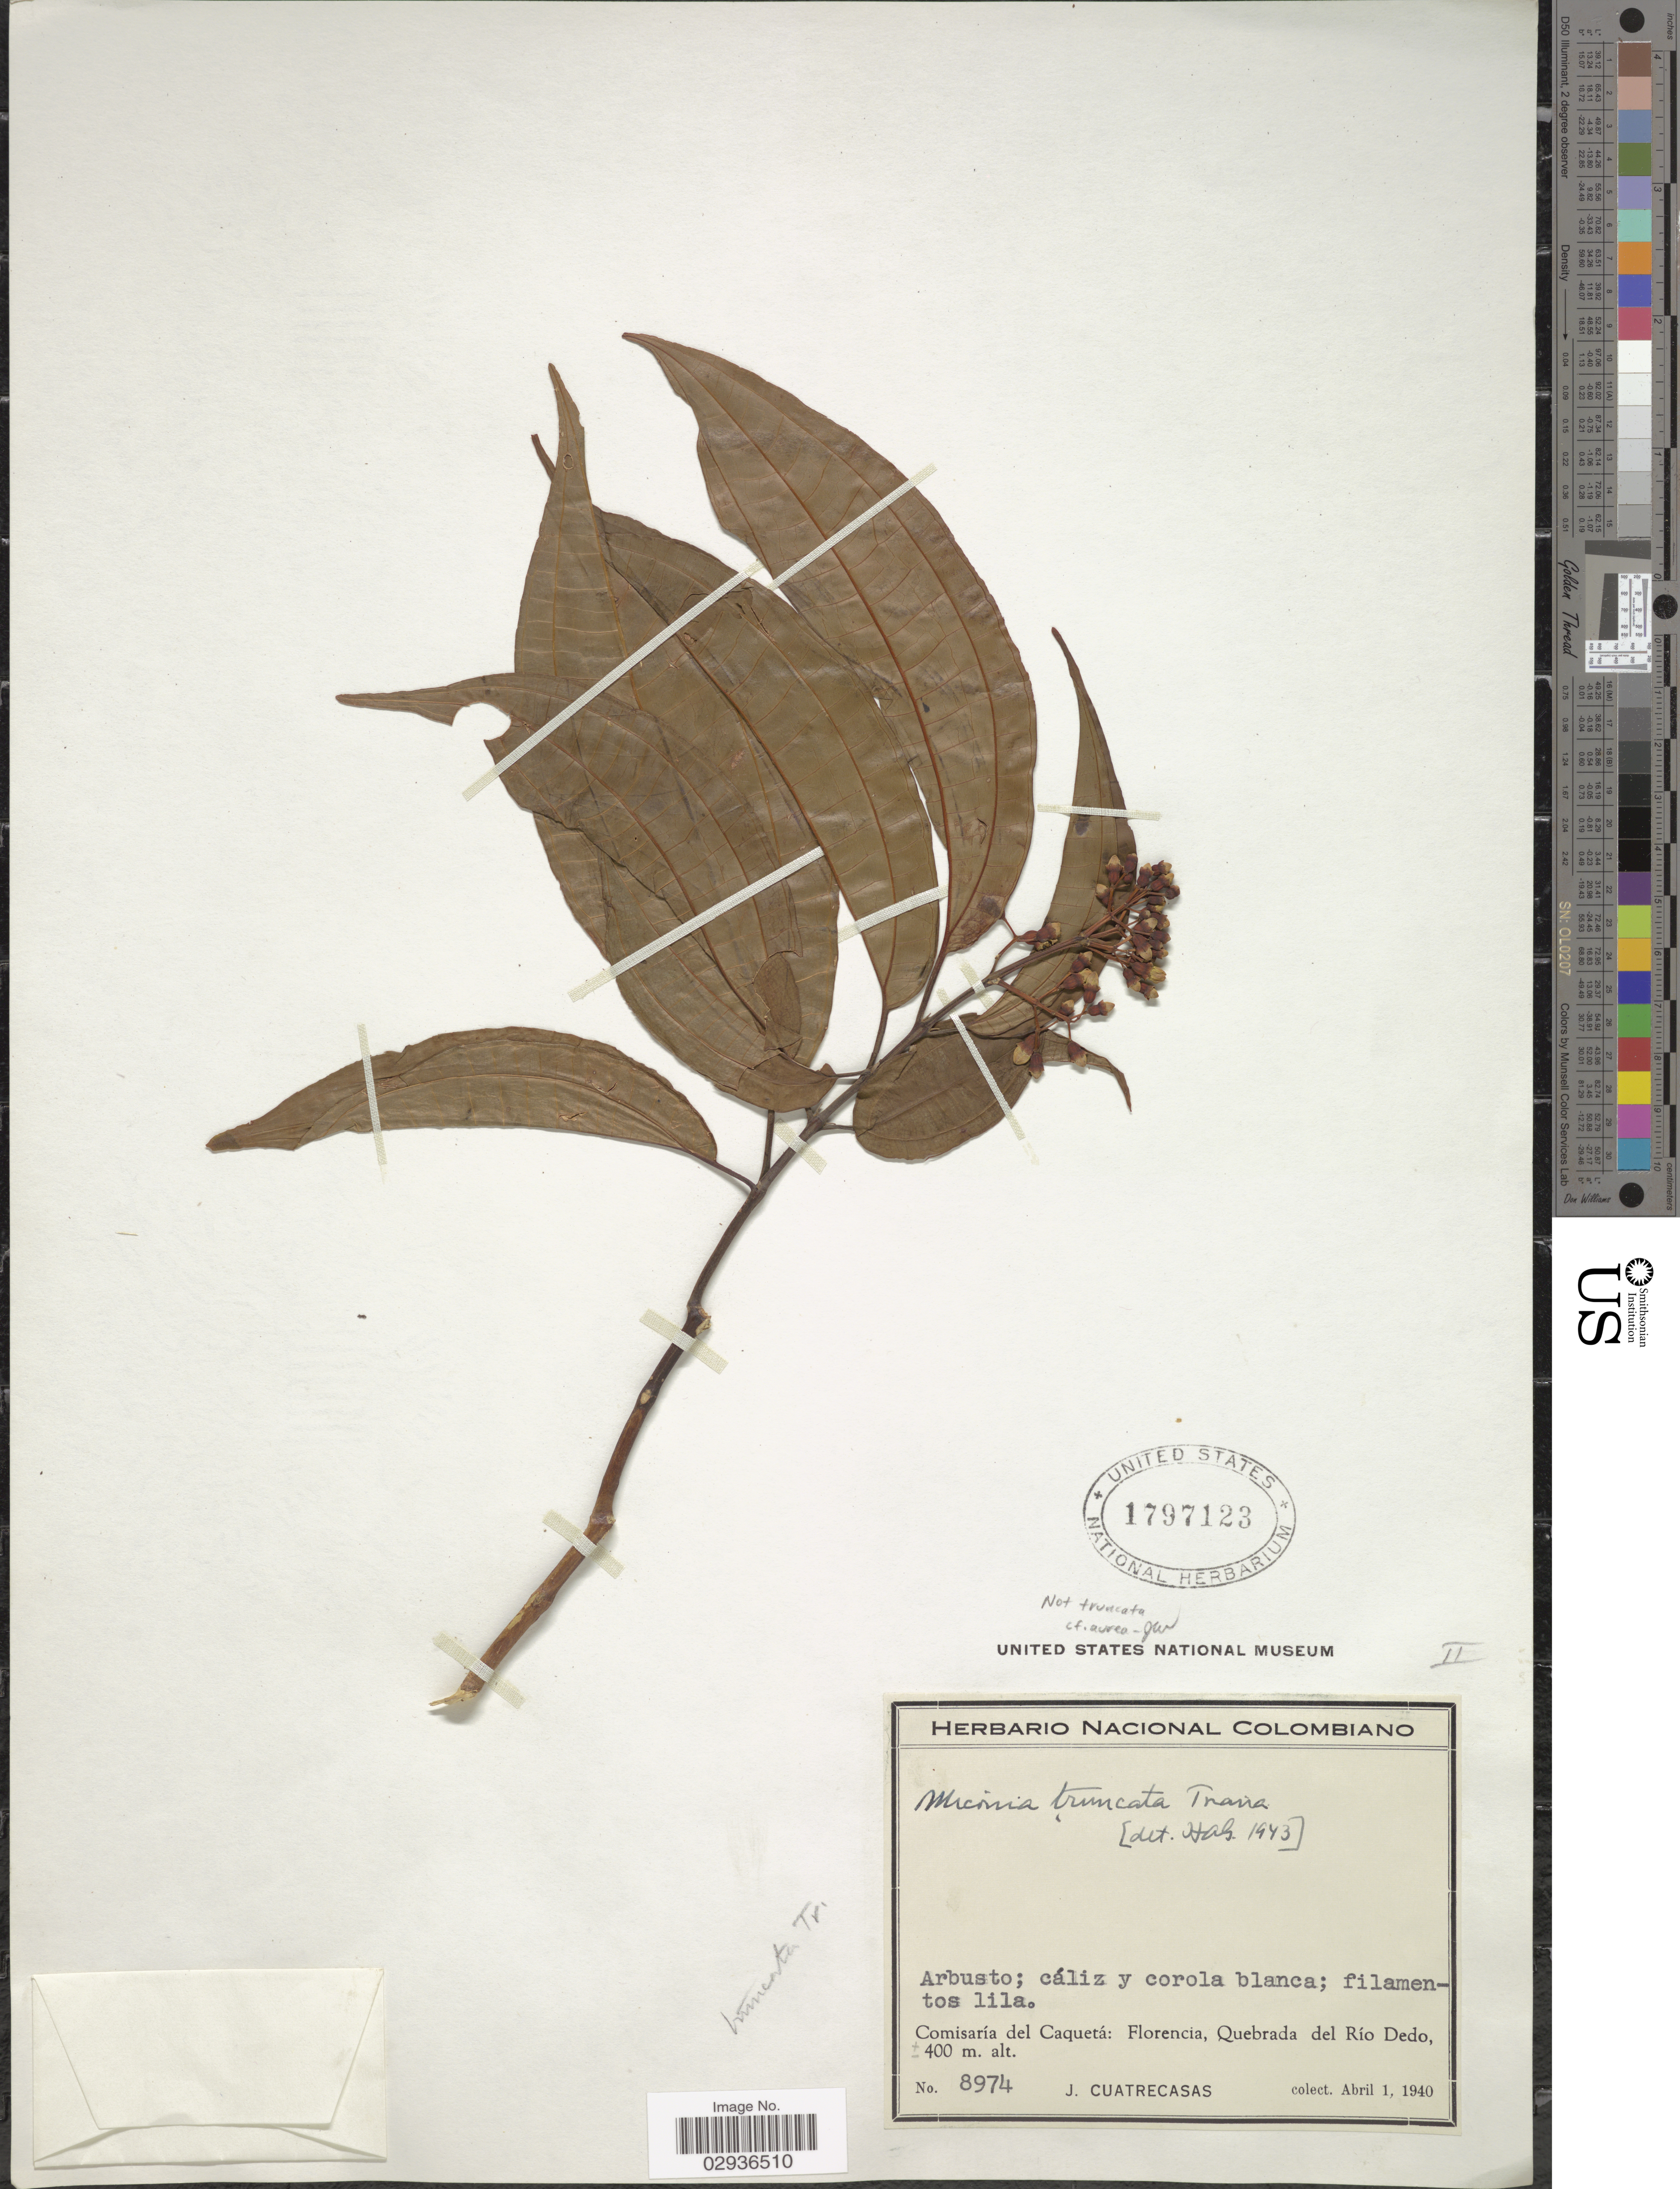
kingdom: Plantae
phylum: Tracheophyta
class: Magnoliopsida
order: Myrtales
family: Melastomataceae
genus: Miconia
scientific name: Miconia aurea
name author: (D. Don) Naudin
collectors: J. Cuatrecasas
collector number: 8974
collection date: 1940-04-01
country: Colombia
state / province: Caquetá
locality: Comisaría del Caquetá: Florencia, Quebrada del Río Dedo.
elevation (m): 400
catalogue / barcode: US 1797123